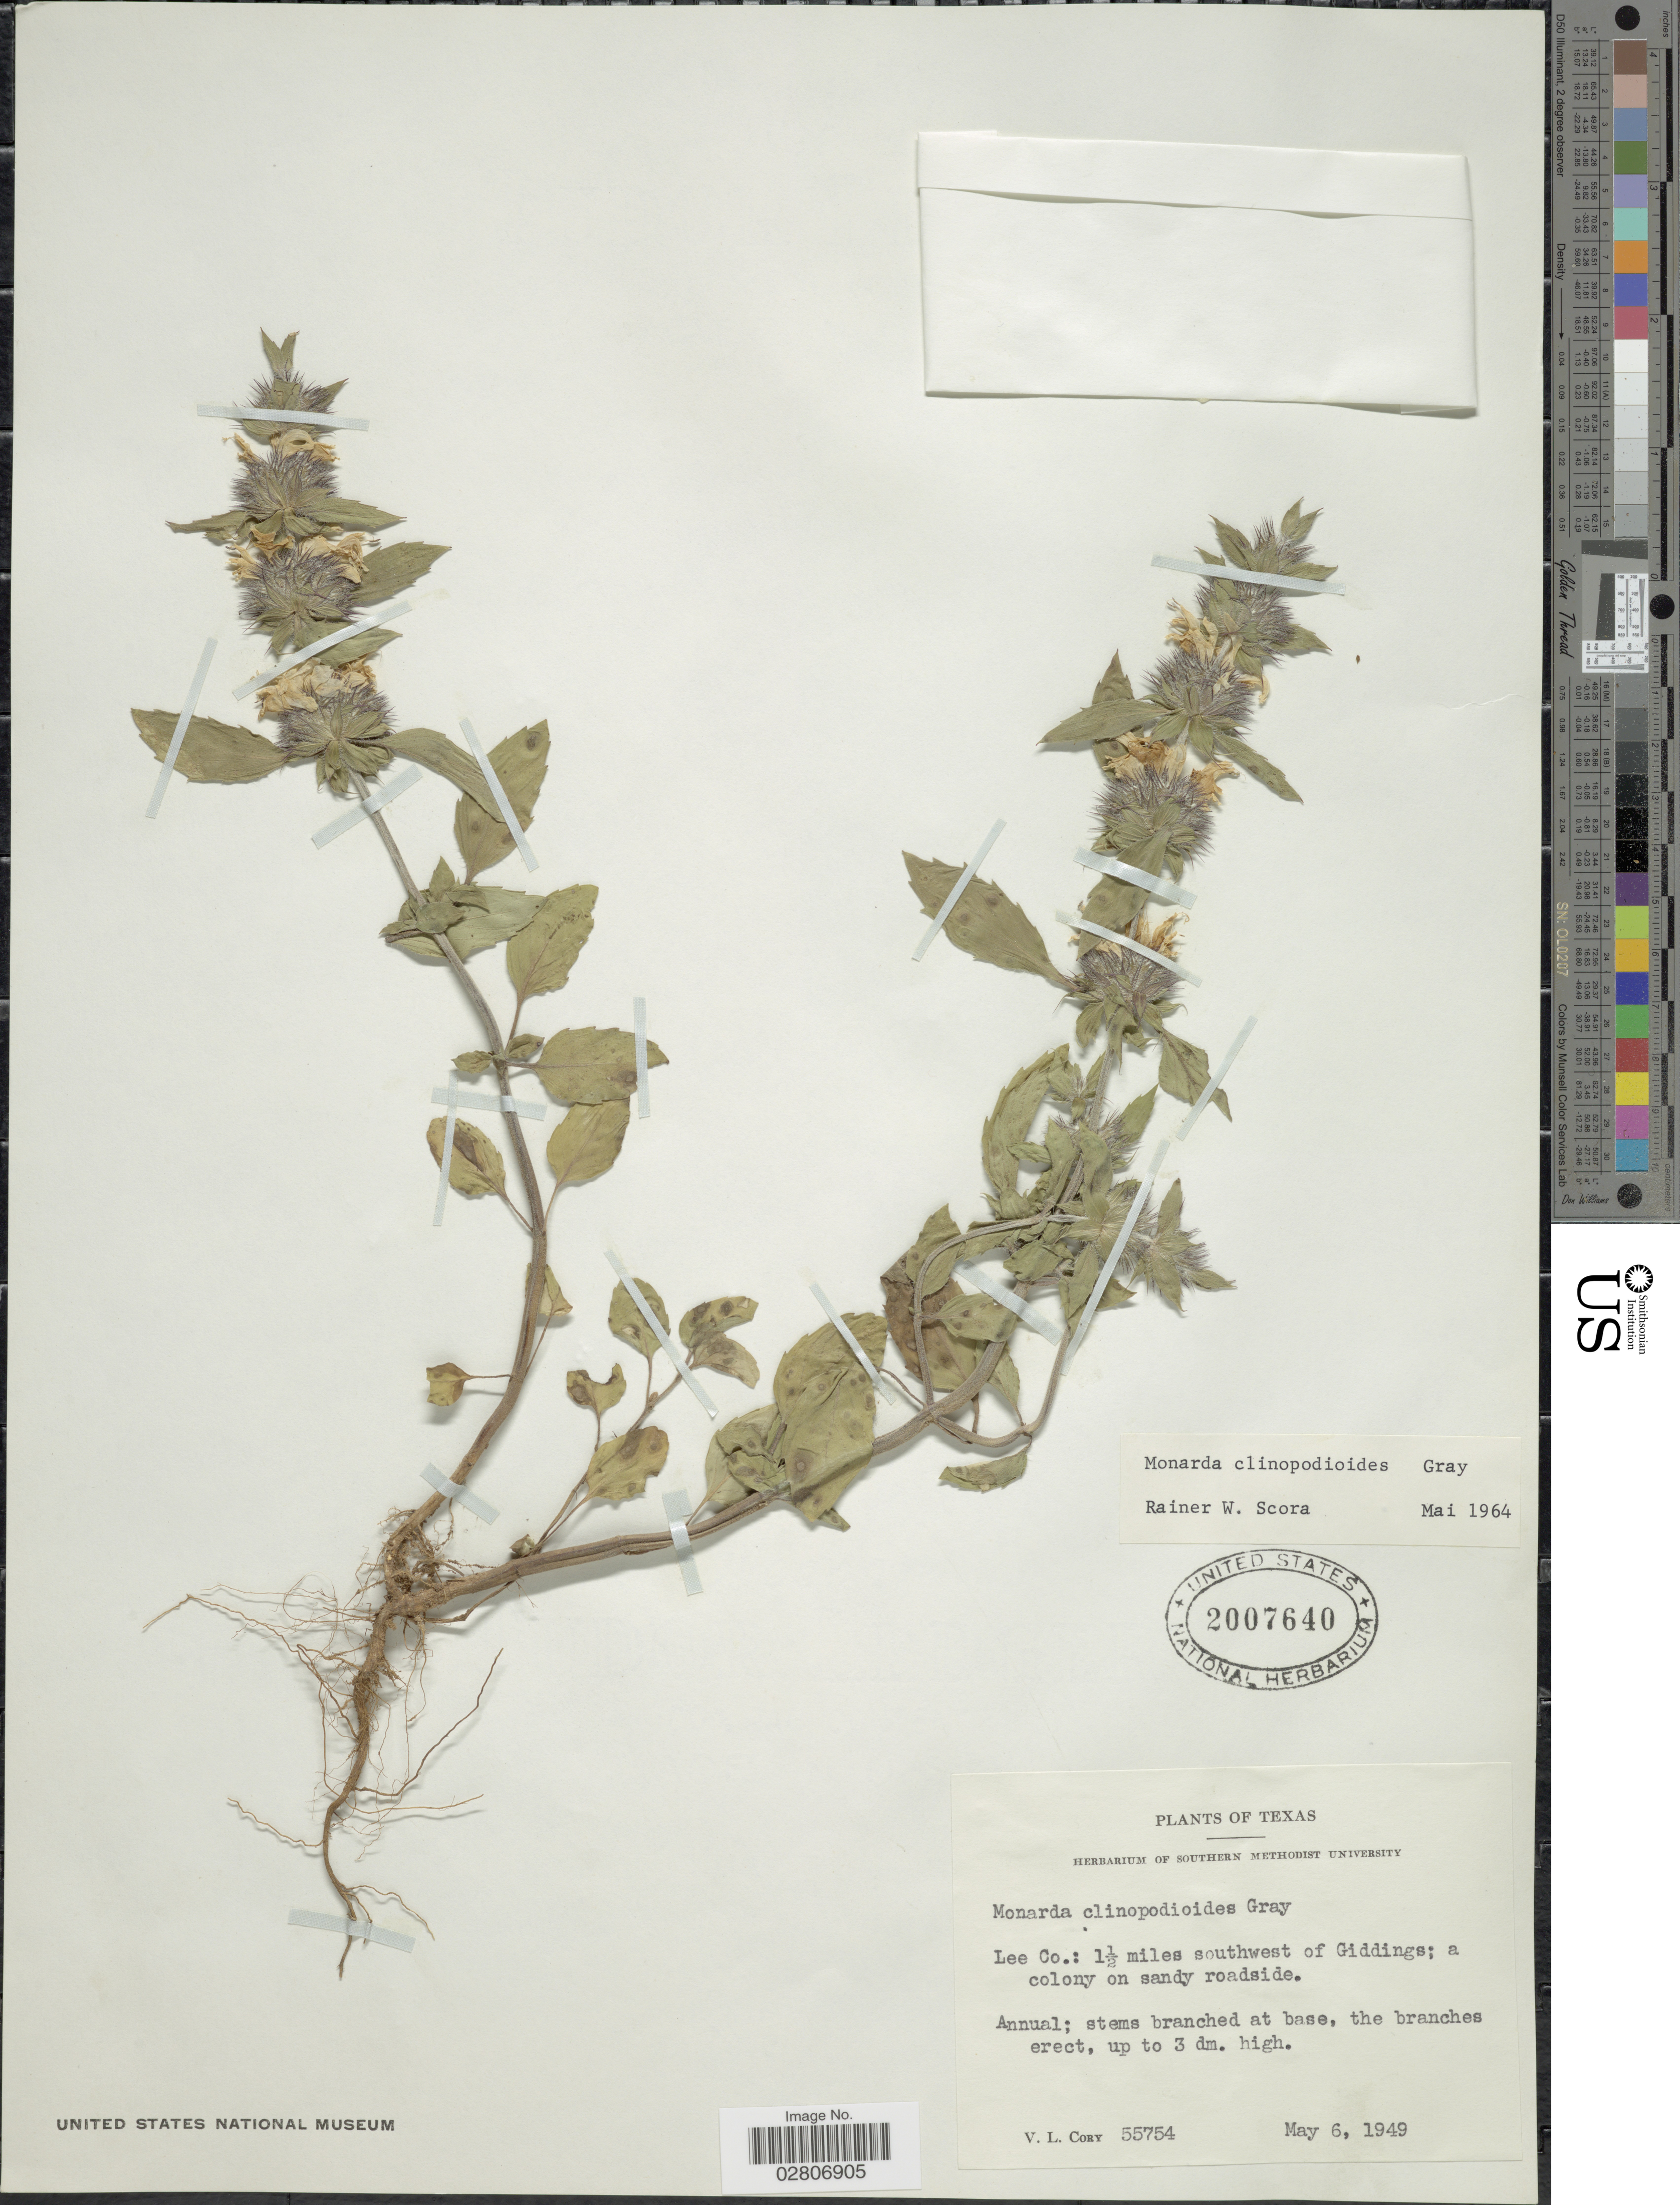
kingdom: Plantae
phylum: Tracheophyta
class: Magnoliopsida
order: Lamiales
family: Lamiaceae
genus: Monarda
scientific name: Monarda clinopodioides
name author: A. Gray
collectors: V. Cory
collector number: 55754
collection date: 1949-05-06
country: United States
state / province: Texas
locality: Lee Co.: 1½ miles southeast of Giddings; a colony on sandy roadside.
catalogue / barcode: US 2007640